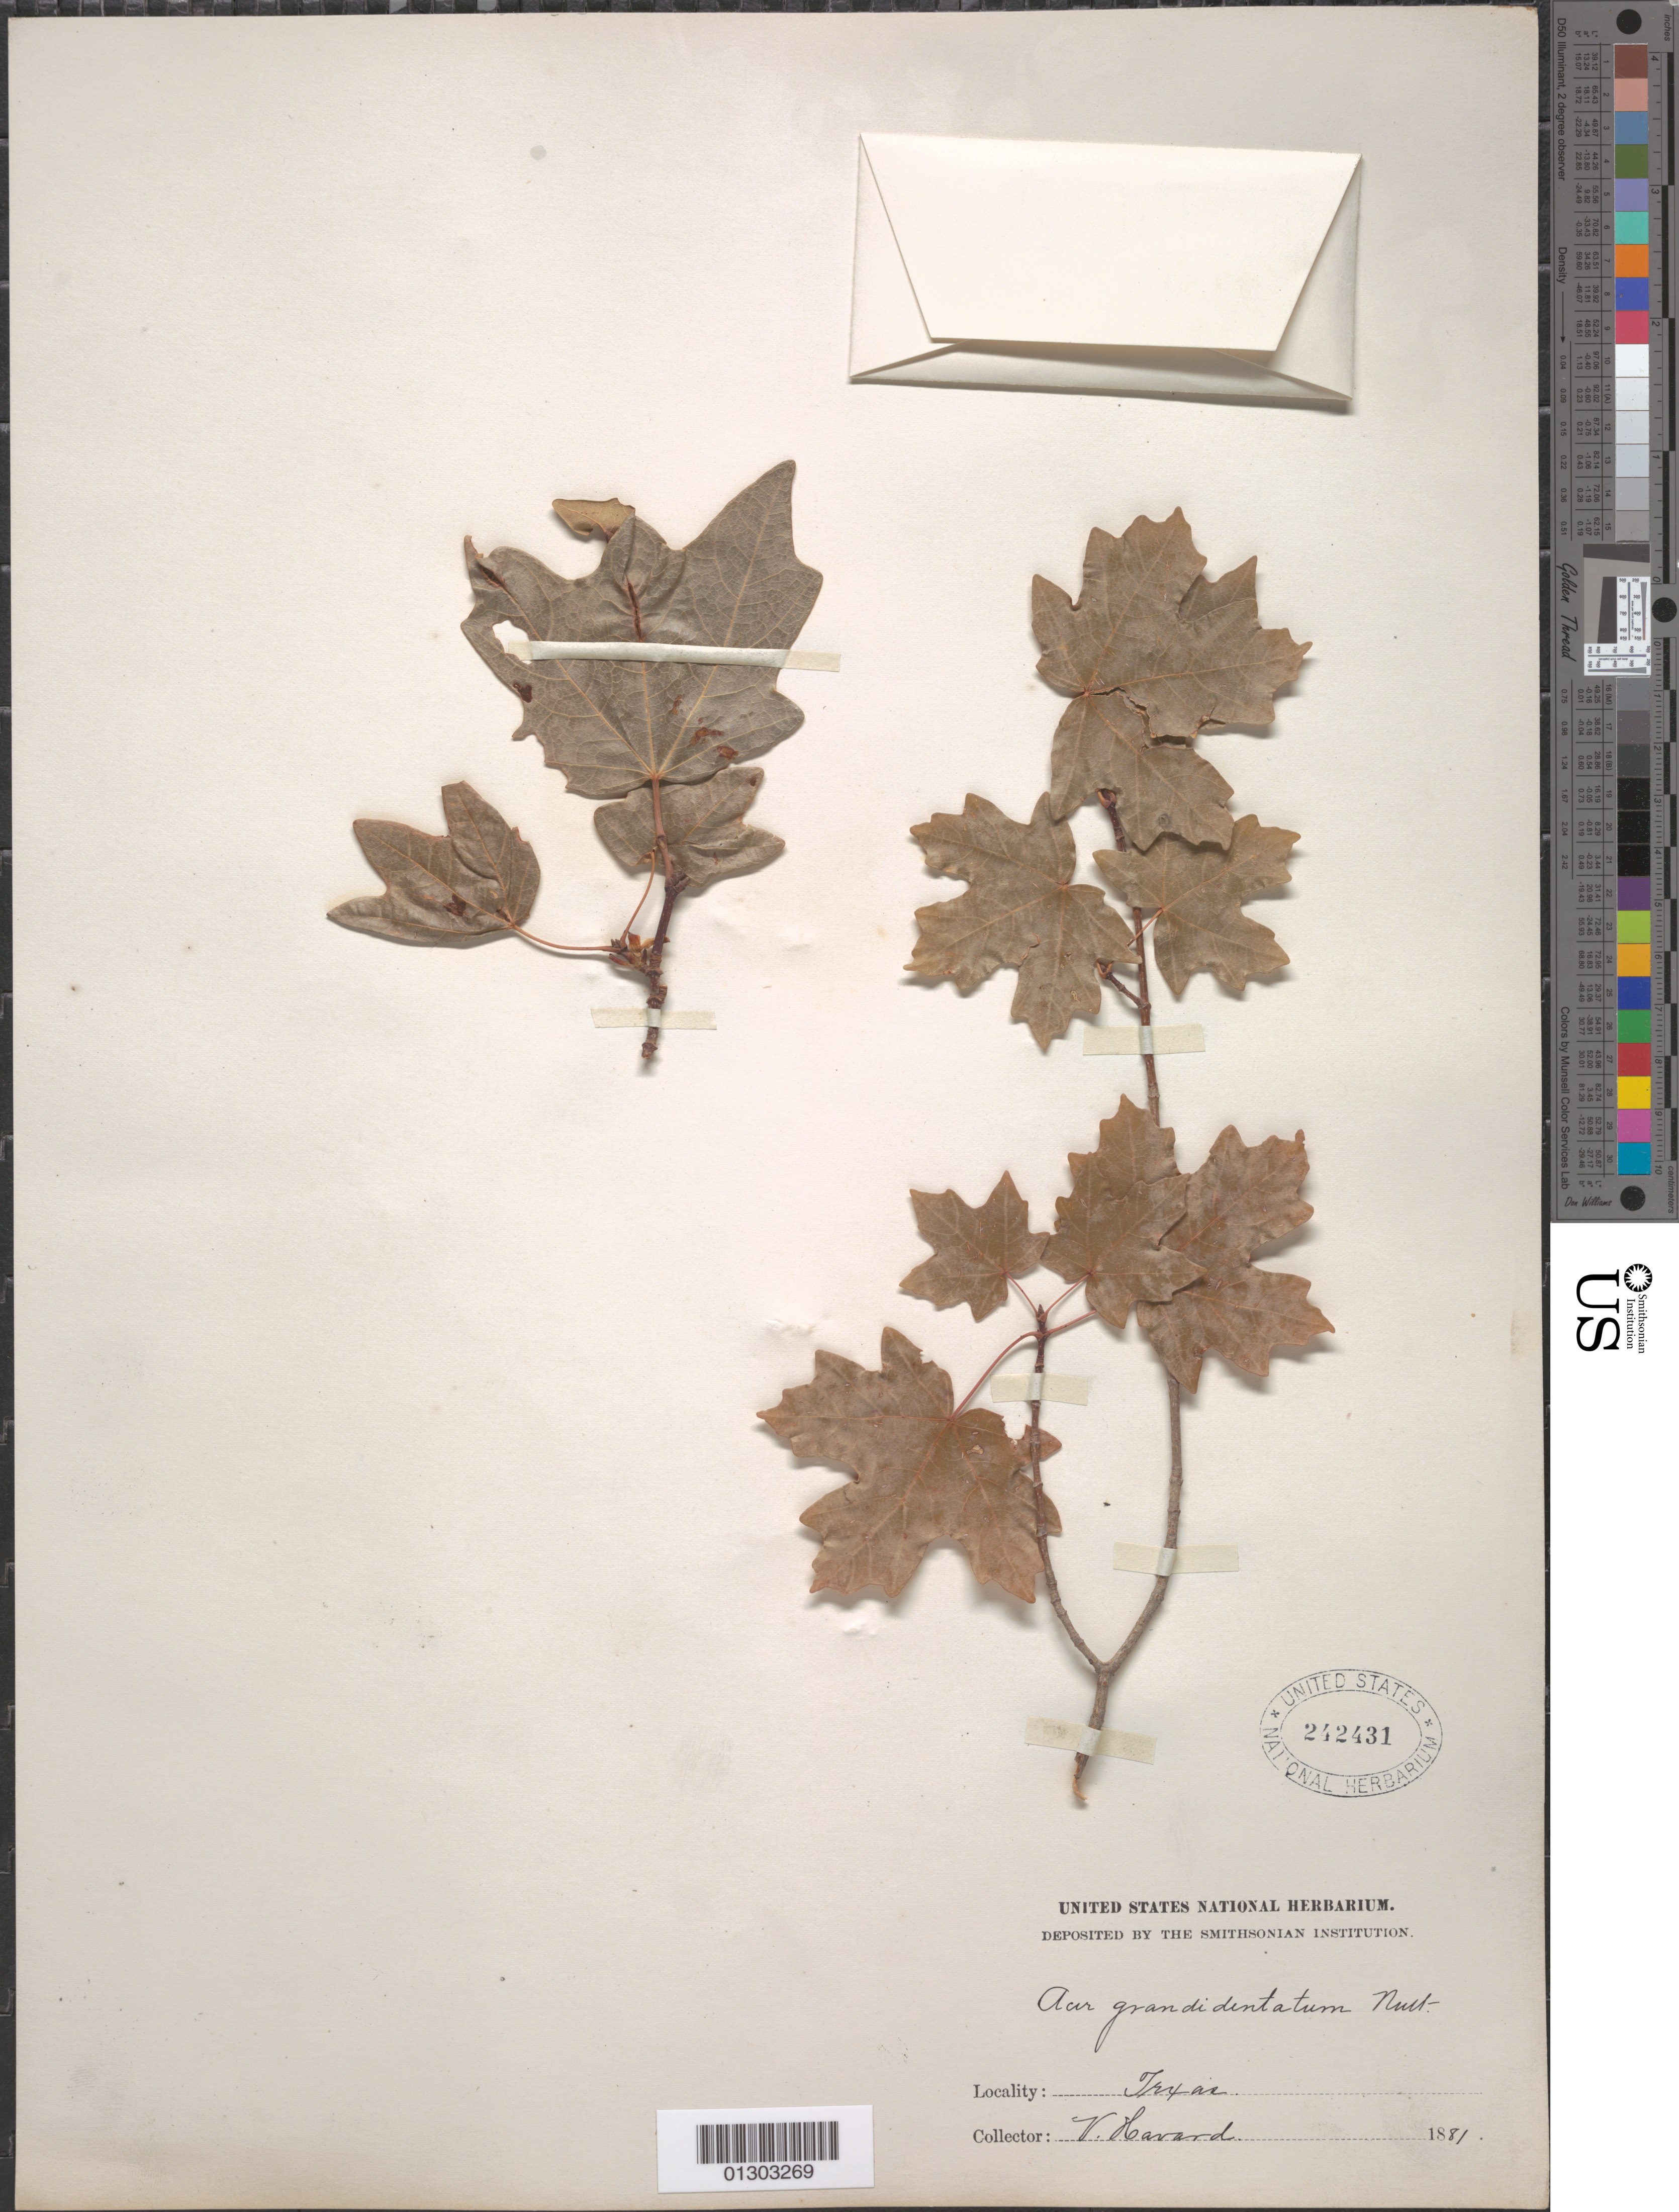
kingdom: Plantae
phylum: Tracheophyta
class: Magnoliopsida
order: Sapindales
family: Sapindaceae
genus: Acer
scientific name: Acer grandidentatum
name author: Nutt.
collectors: V. Havard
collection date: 1881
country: United States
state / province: Texas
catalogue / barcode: US 242431